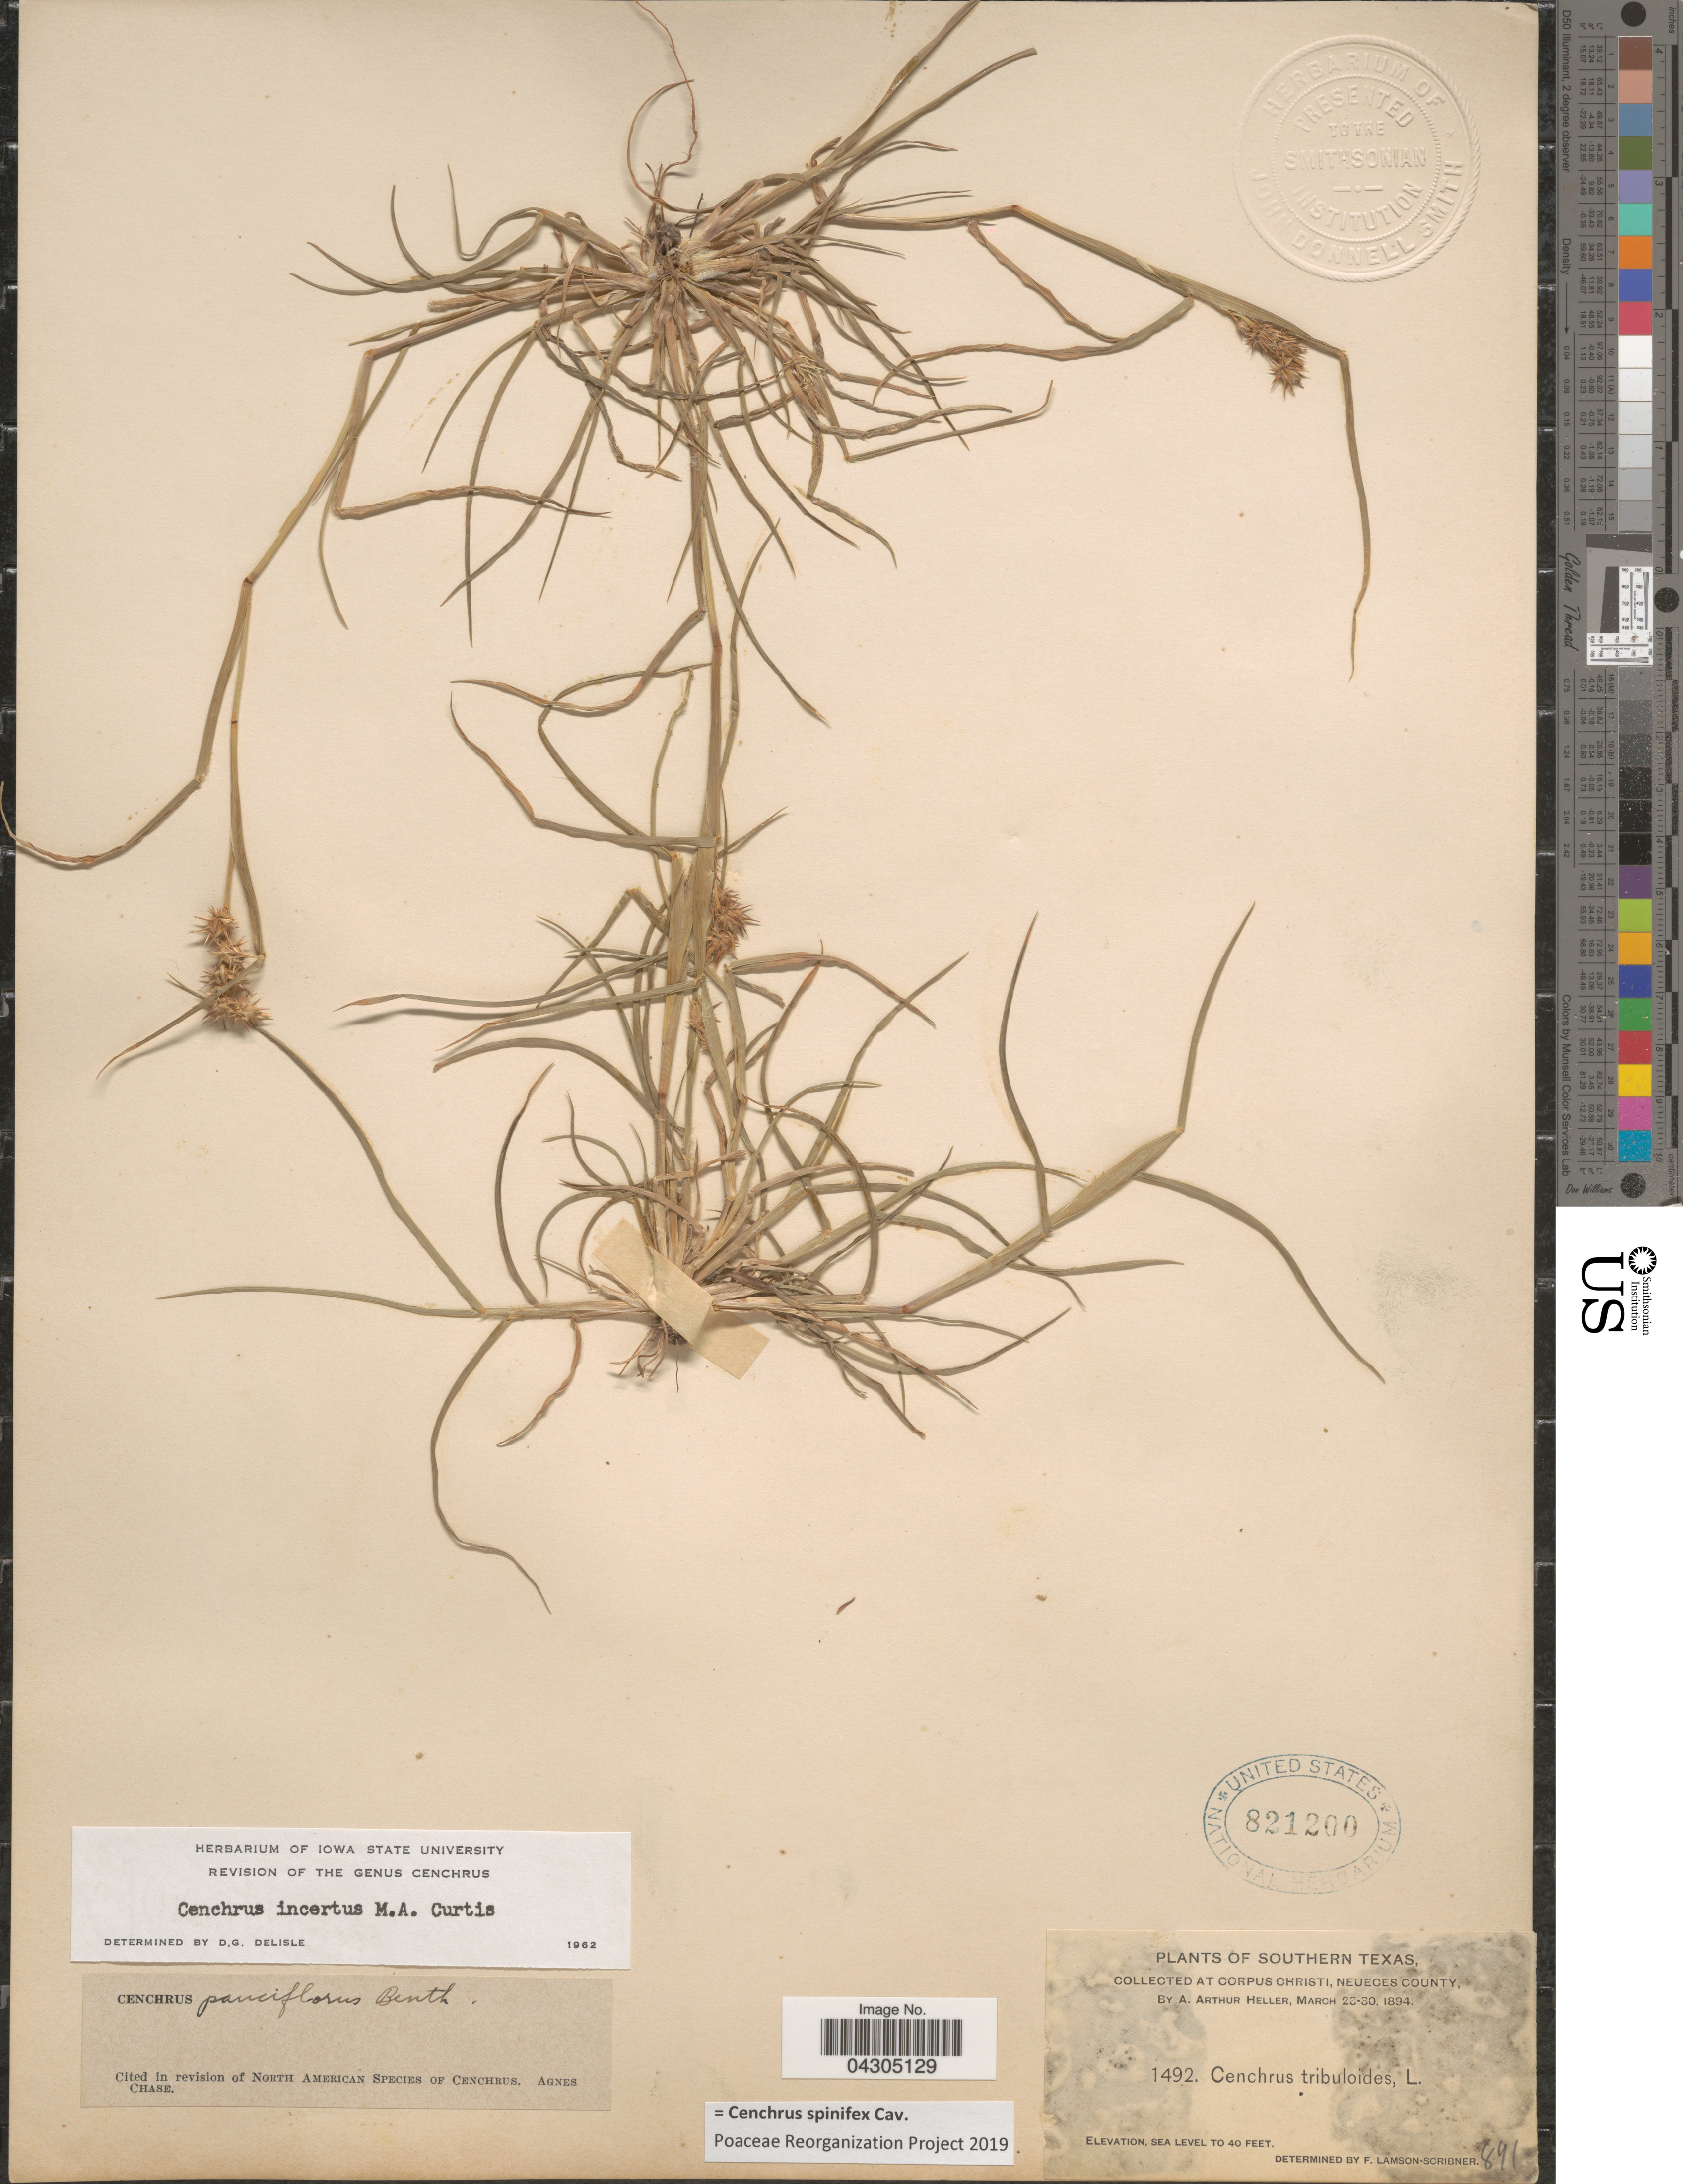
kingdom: Plantae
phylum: Tracheophyta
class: Liliopsida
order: Poales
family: Poaceae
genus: Cenchrus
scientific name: Cenchrus spinifex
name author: Cav.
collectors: A. A. Heller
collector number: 1492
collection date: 1894-03-28/1894-03-30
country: United States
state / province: Texas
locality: Southern Texas. At Corpus Christi, Neueces County.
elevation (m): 0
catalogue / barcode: US 821200